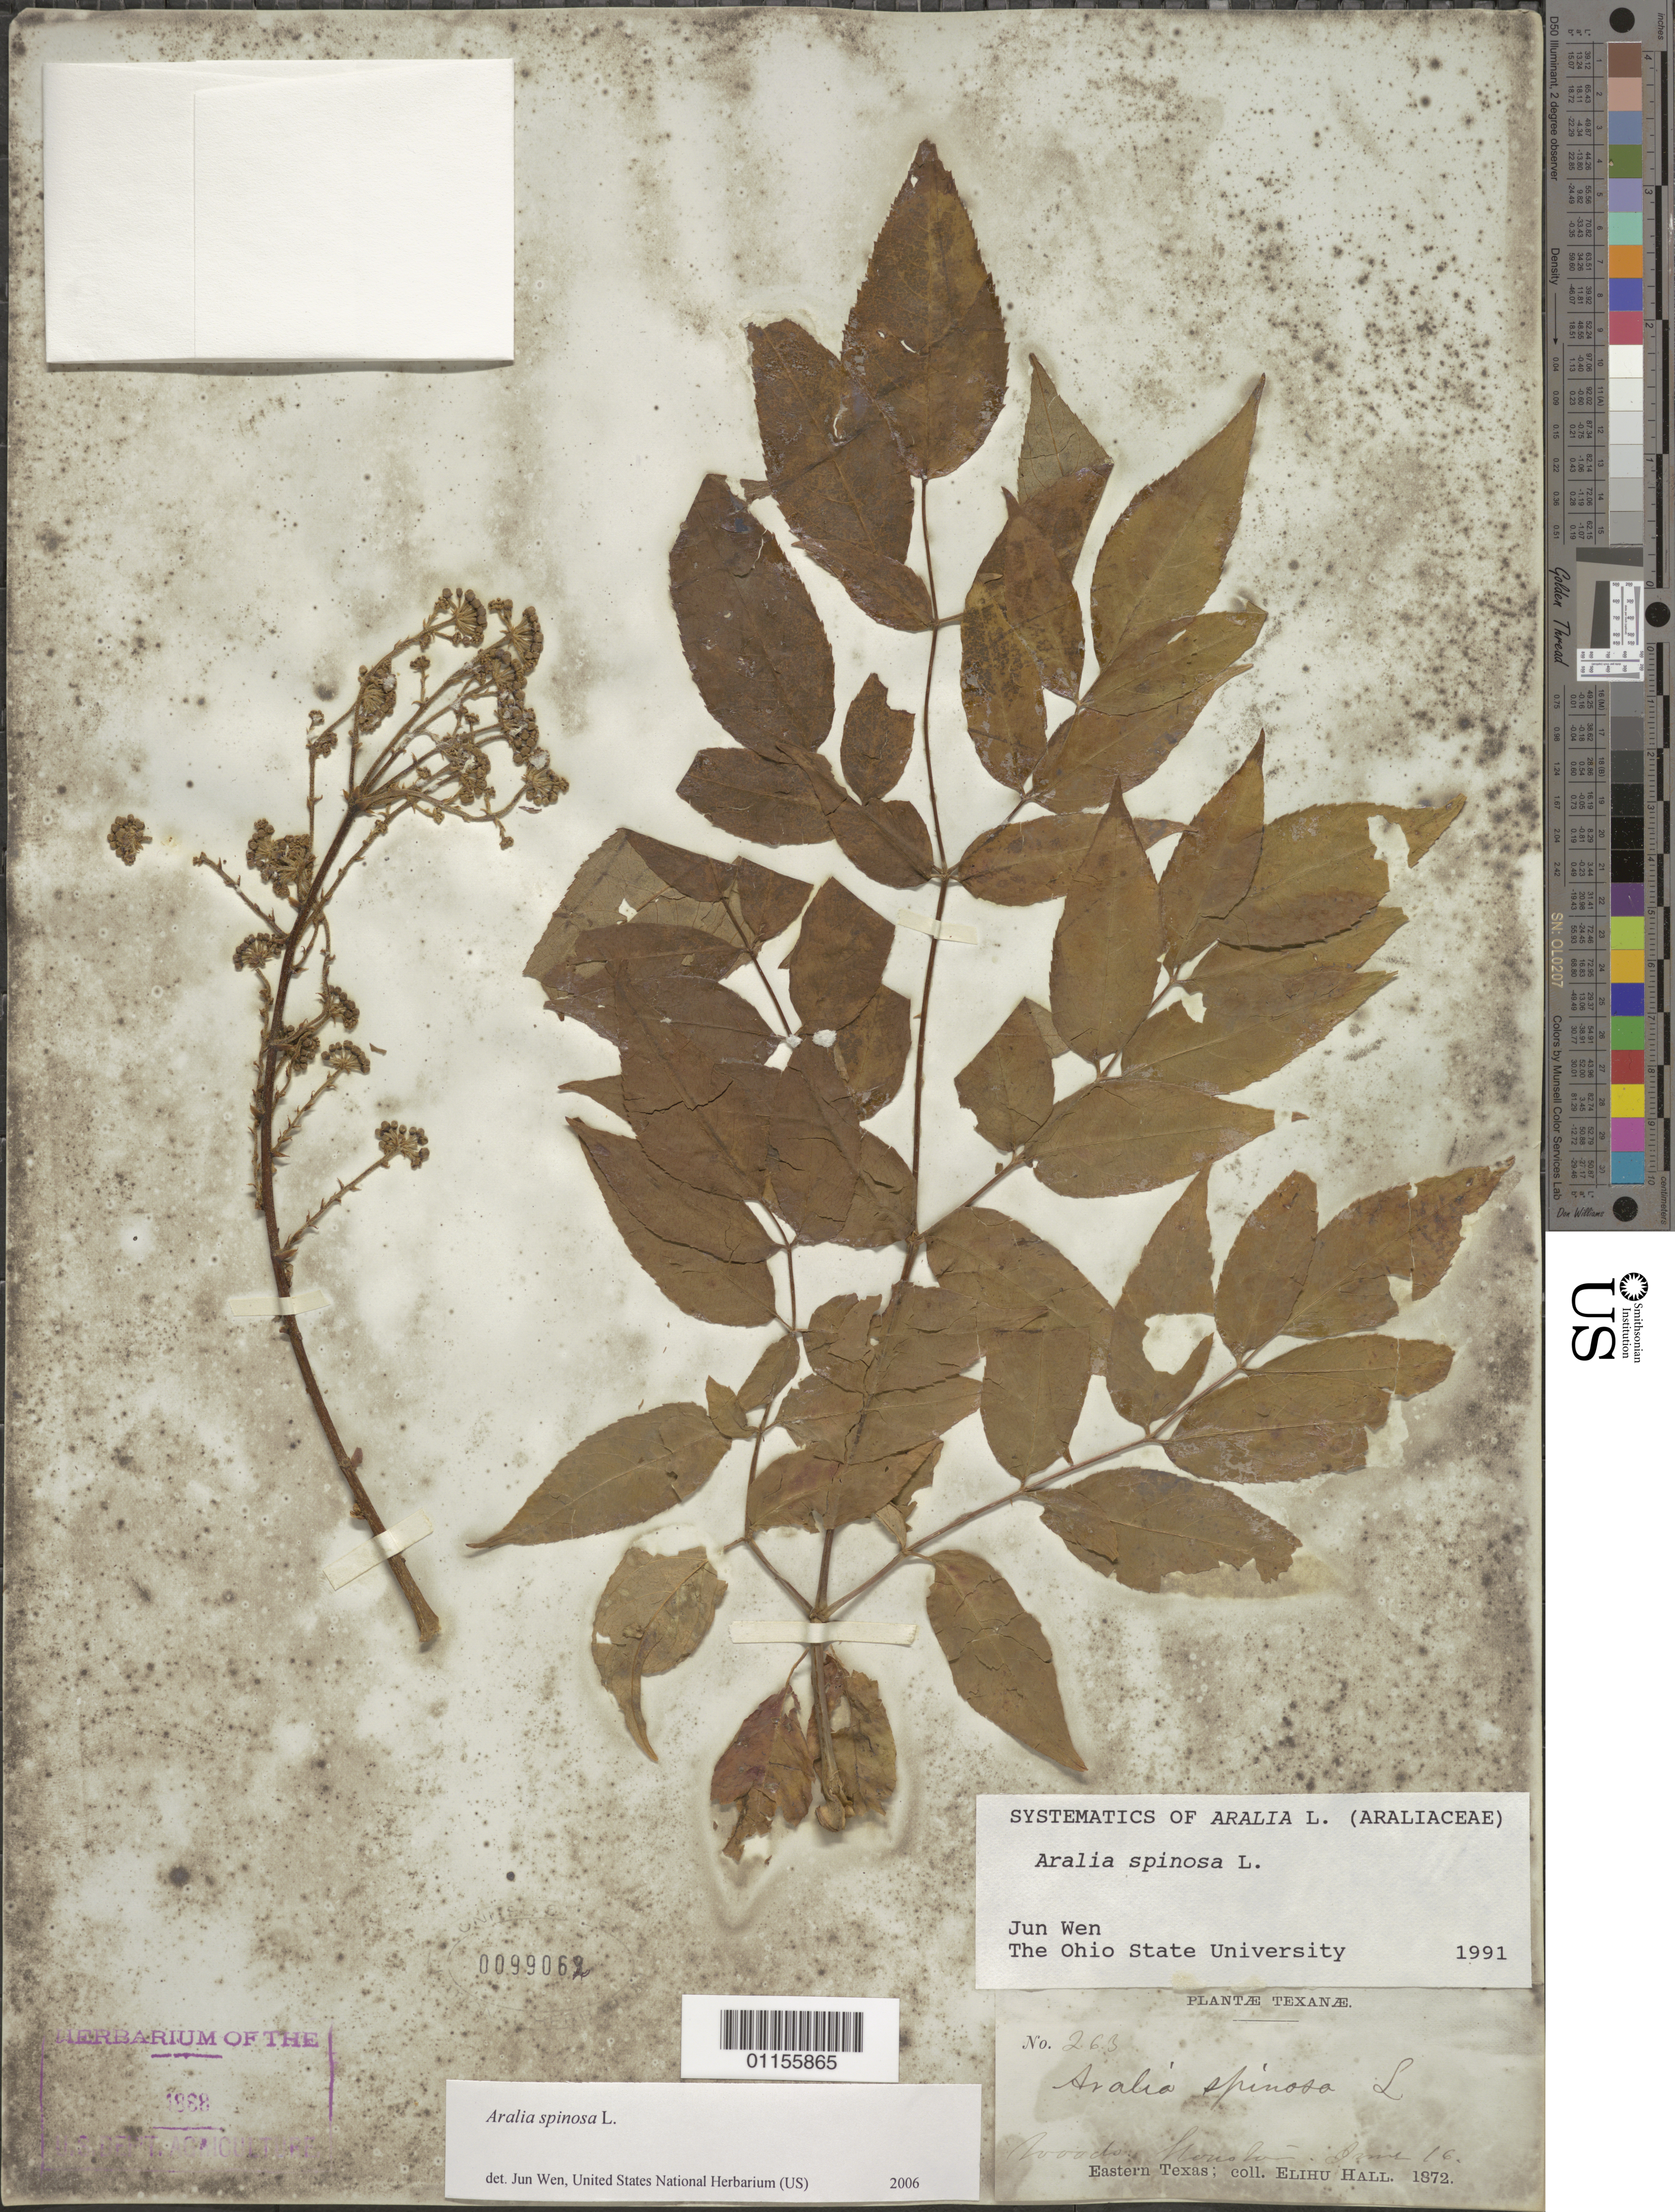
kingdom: Plantae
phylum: Tracheophyta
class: Magnoliopsida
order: Apiales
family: Araliaceae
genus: Aralia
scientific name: Aralia spinosa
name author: L.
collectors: E. Hall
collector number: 263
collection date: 1872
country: United States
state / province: Texas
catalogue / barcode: US 99062